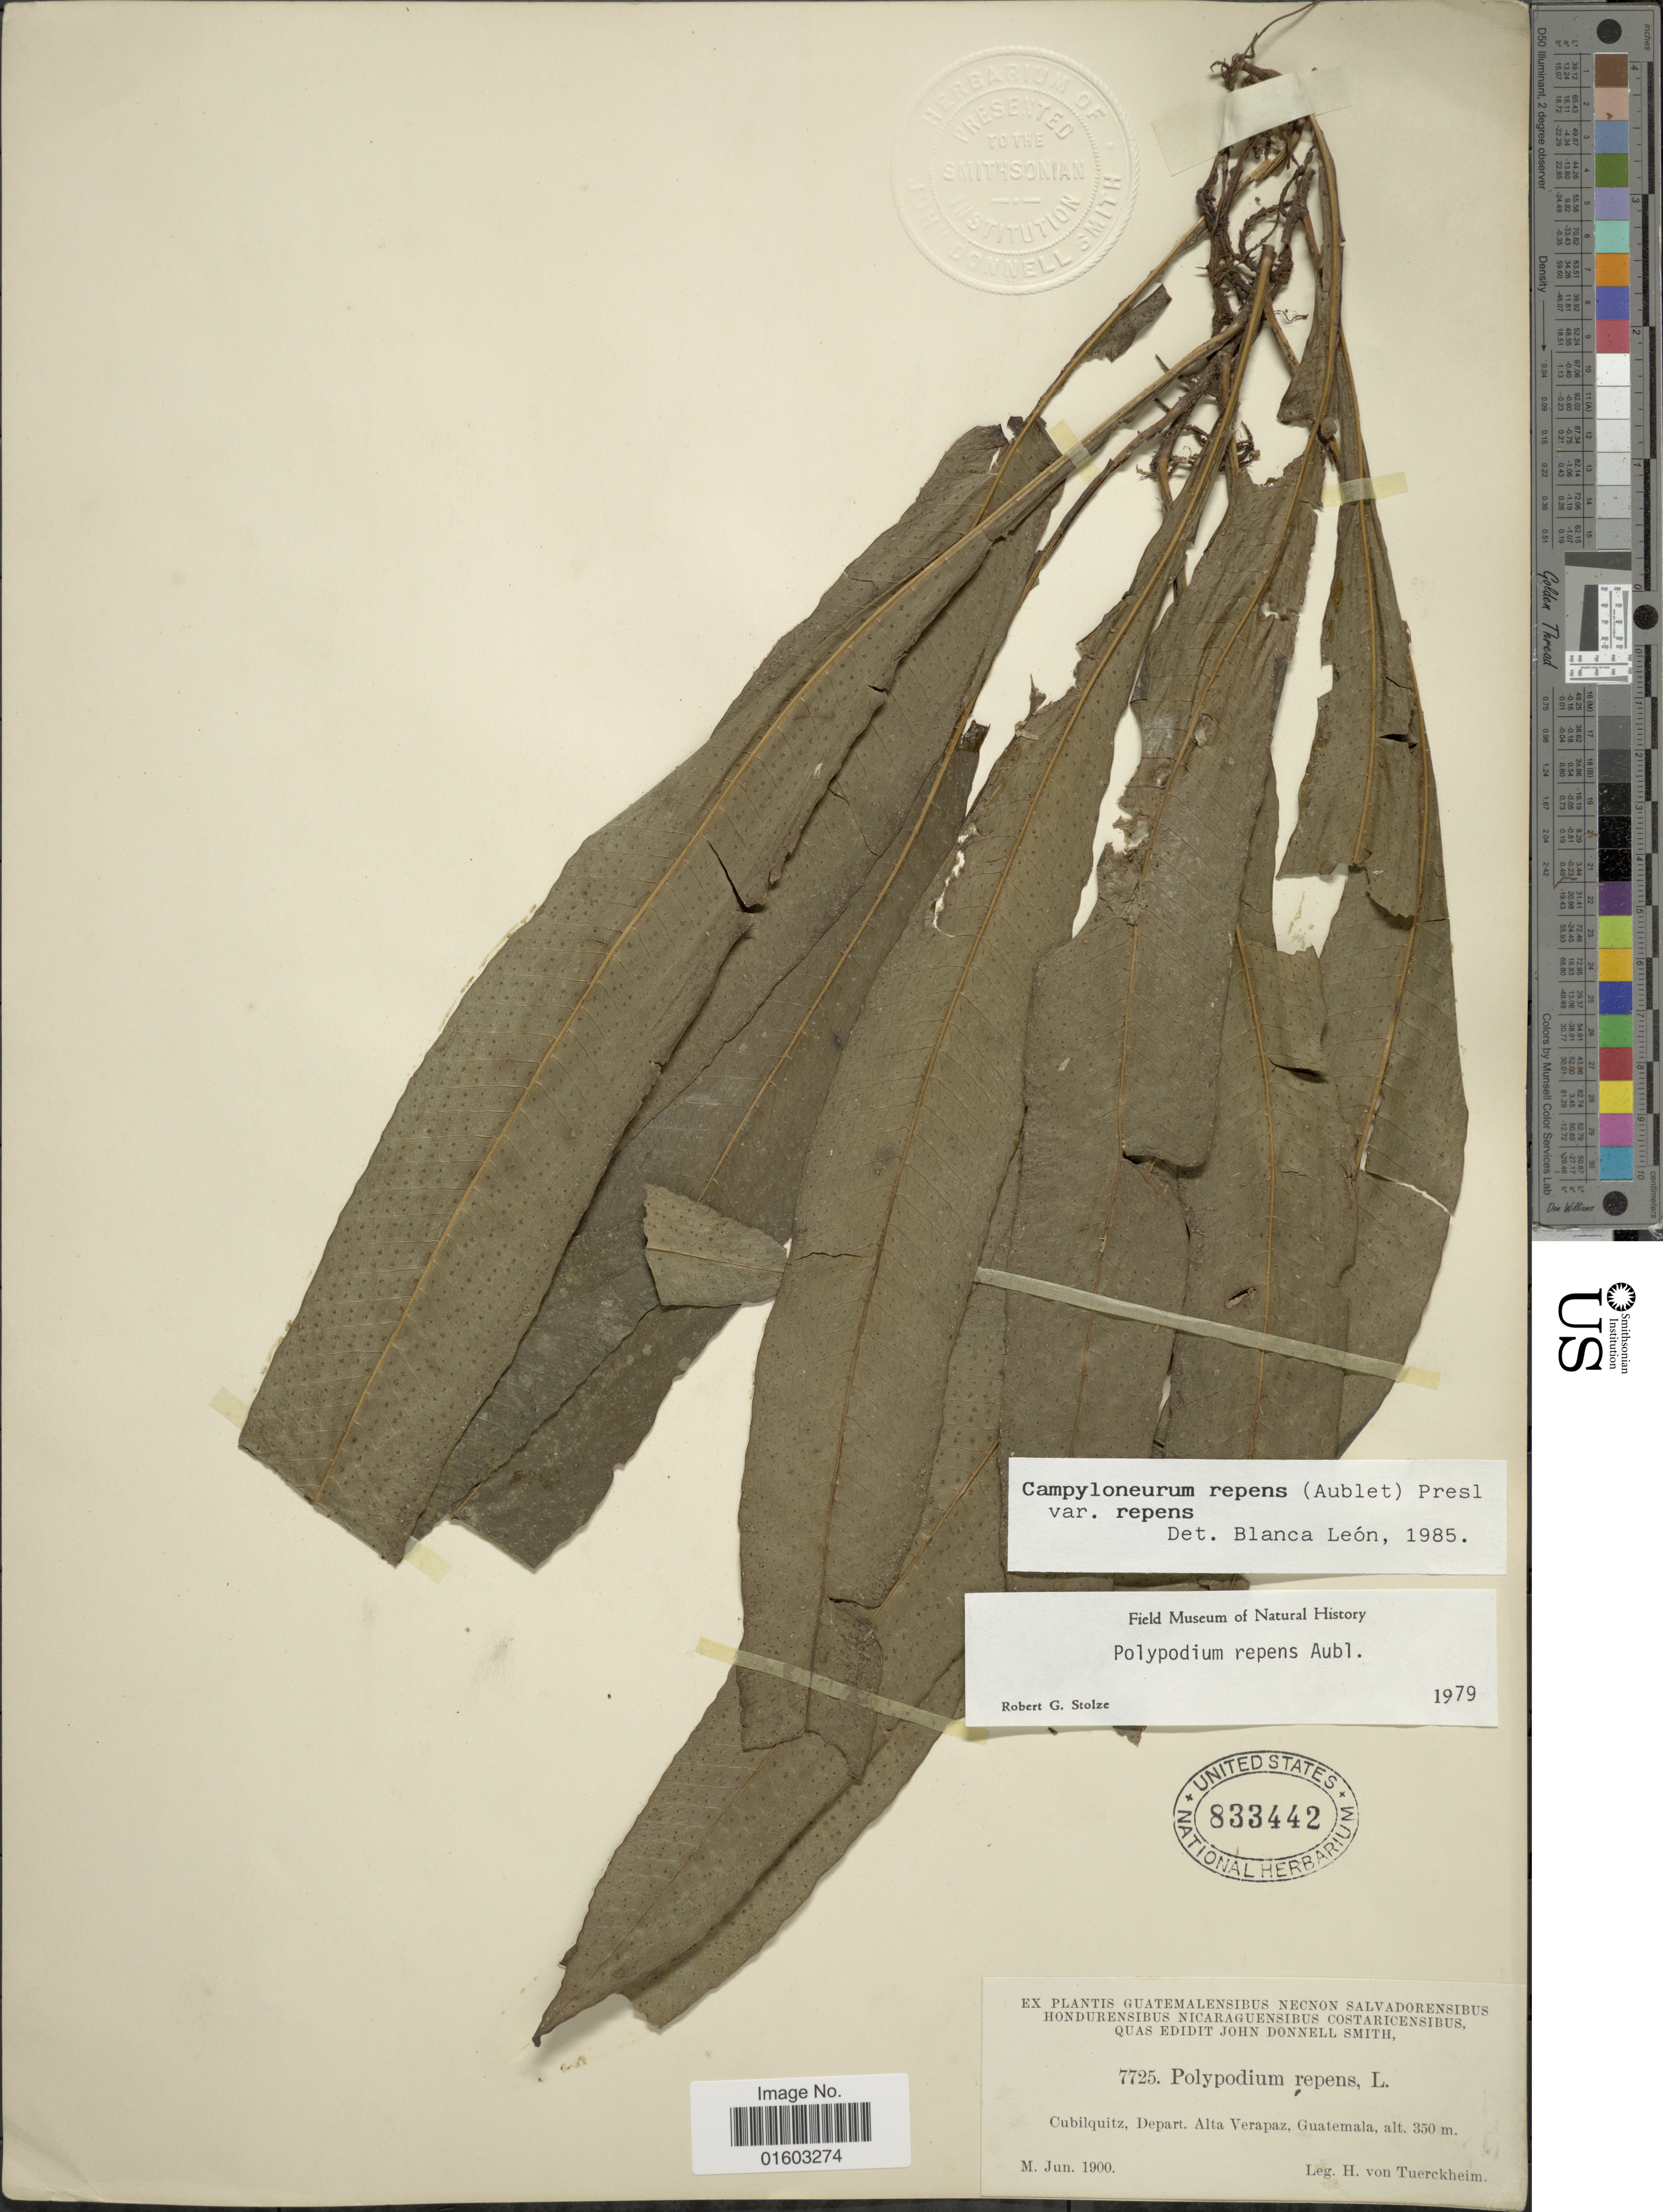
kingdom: Plantae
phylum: Tracheophyta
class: Polypodiopsida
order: Polypodiales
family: Polypodiaceae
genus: Campyloneurum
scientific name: Campyloneurum repens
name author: (Aubl.) C. Presl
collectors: H. von Türckheim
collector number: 7725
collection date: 1900-06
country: Guatemala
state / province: Alta Verapaz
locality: Cubilquitz, Depart. Alta Verapaz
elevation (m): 350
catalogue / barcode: US 833442